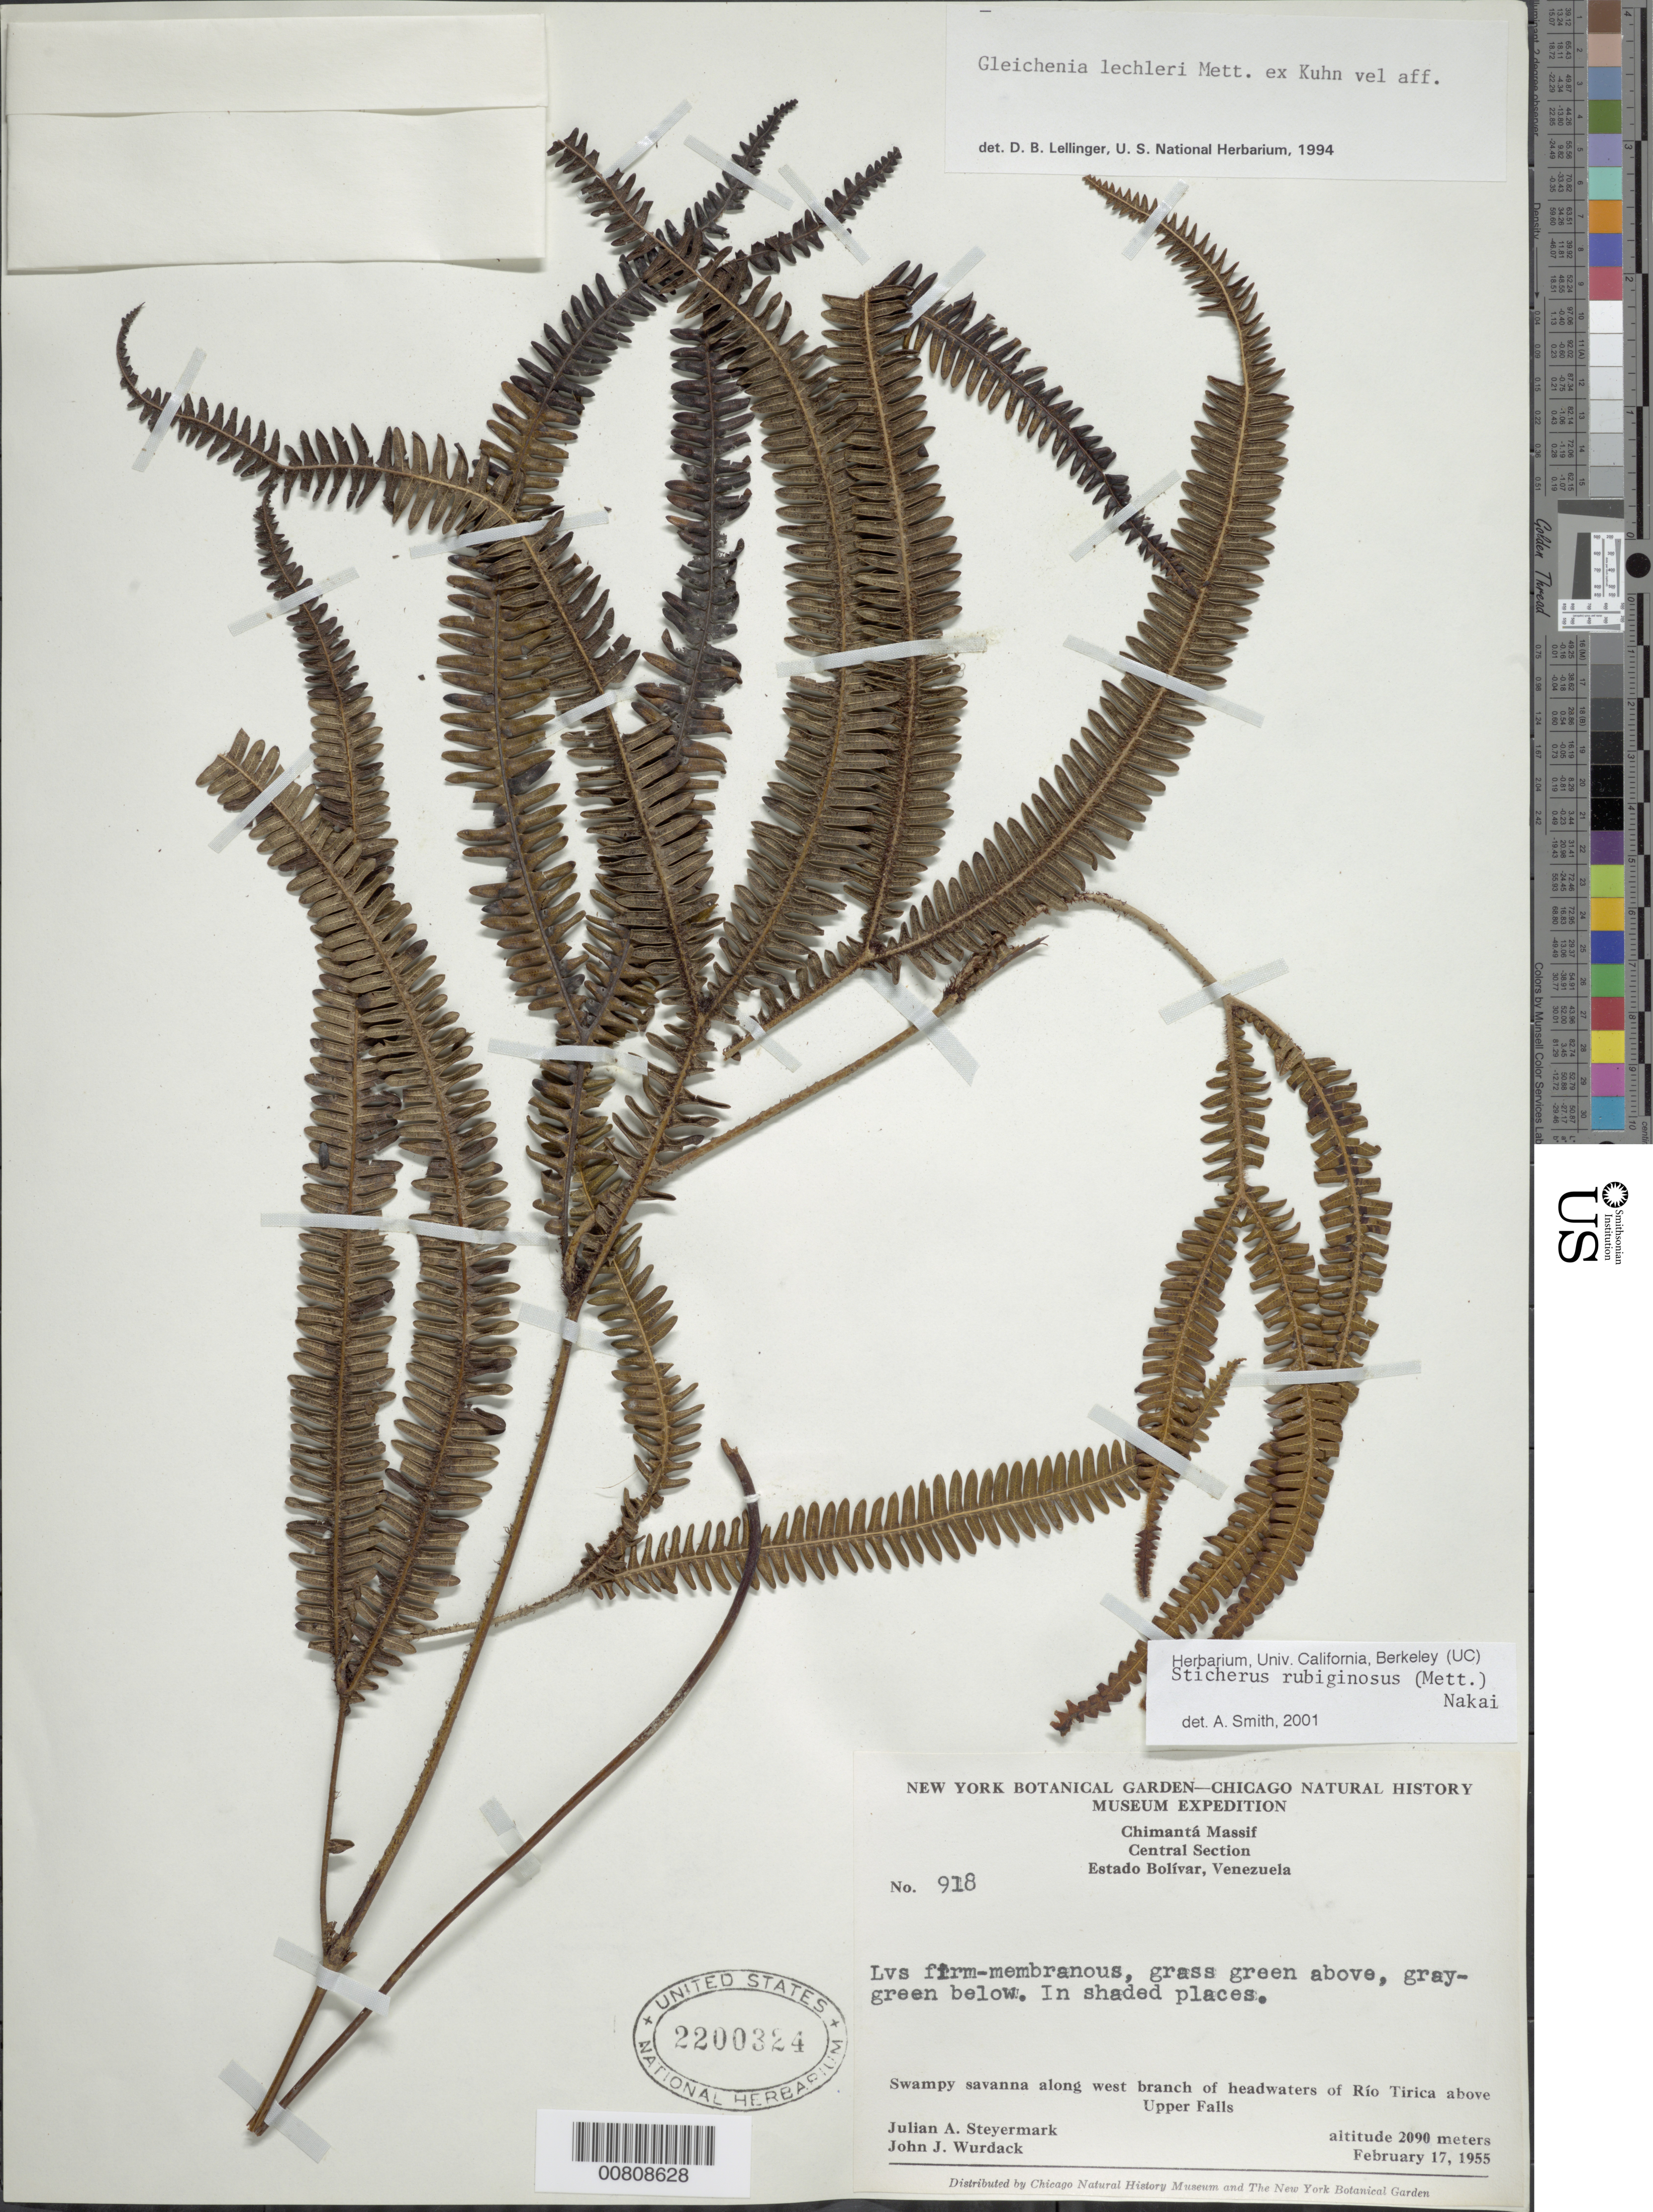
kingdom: Plantae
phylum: Tracheophyta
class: Polypodiopsida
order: Gleicheniales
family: Gleicheniaceae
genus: Sticherus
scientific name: Sticherus rubiginosus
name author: (Mett.) Nakai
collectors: J. Steyermark & J. J. Wurdack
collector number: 55 918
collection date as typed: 17-Feb-55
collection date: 1955-02-17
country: Venezuela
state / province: Bolívar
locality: Chimantá Massif, above Upper Falls, Río Tirica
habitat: Swampy savanna along river; in shaded places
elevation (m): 2090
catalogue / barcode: US 2200324